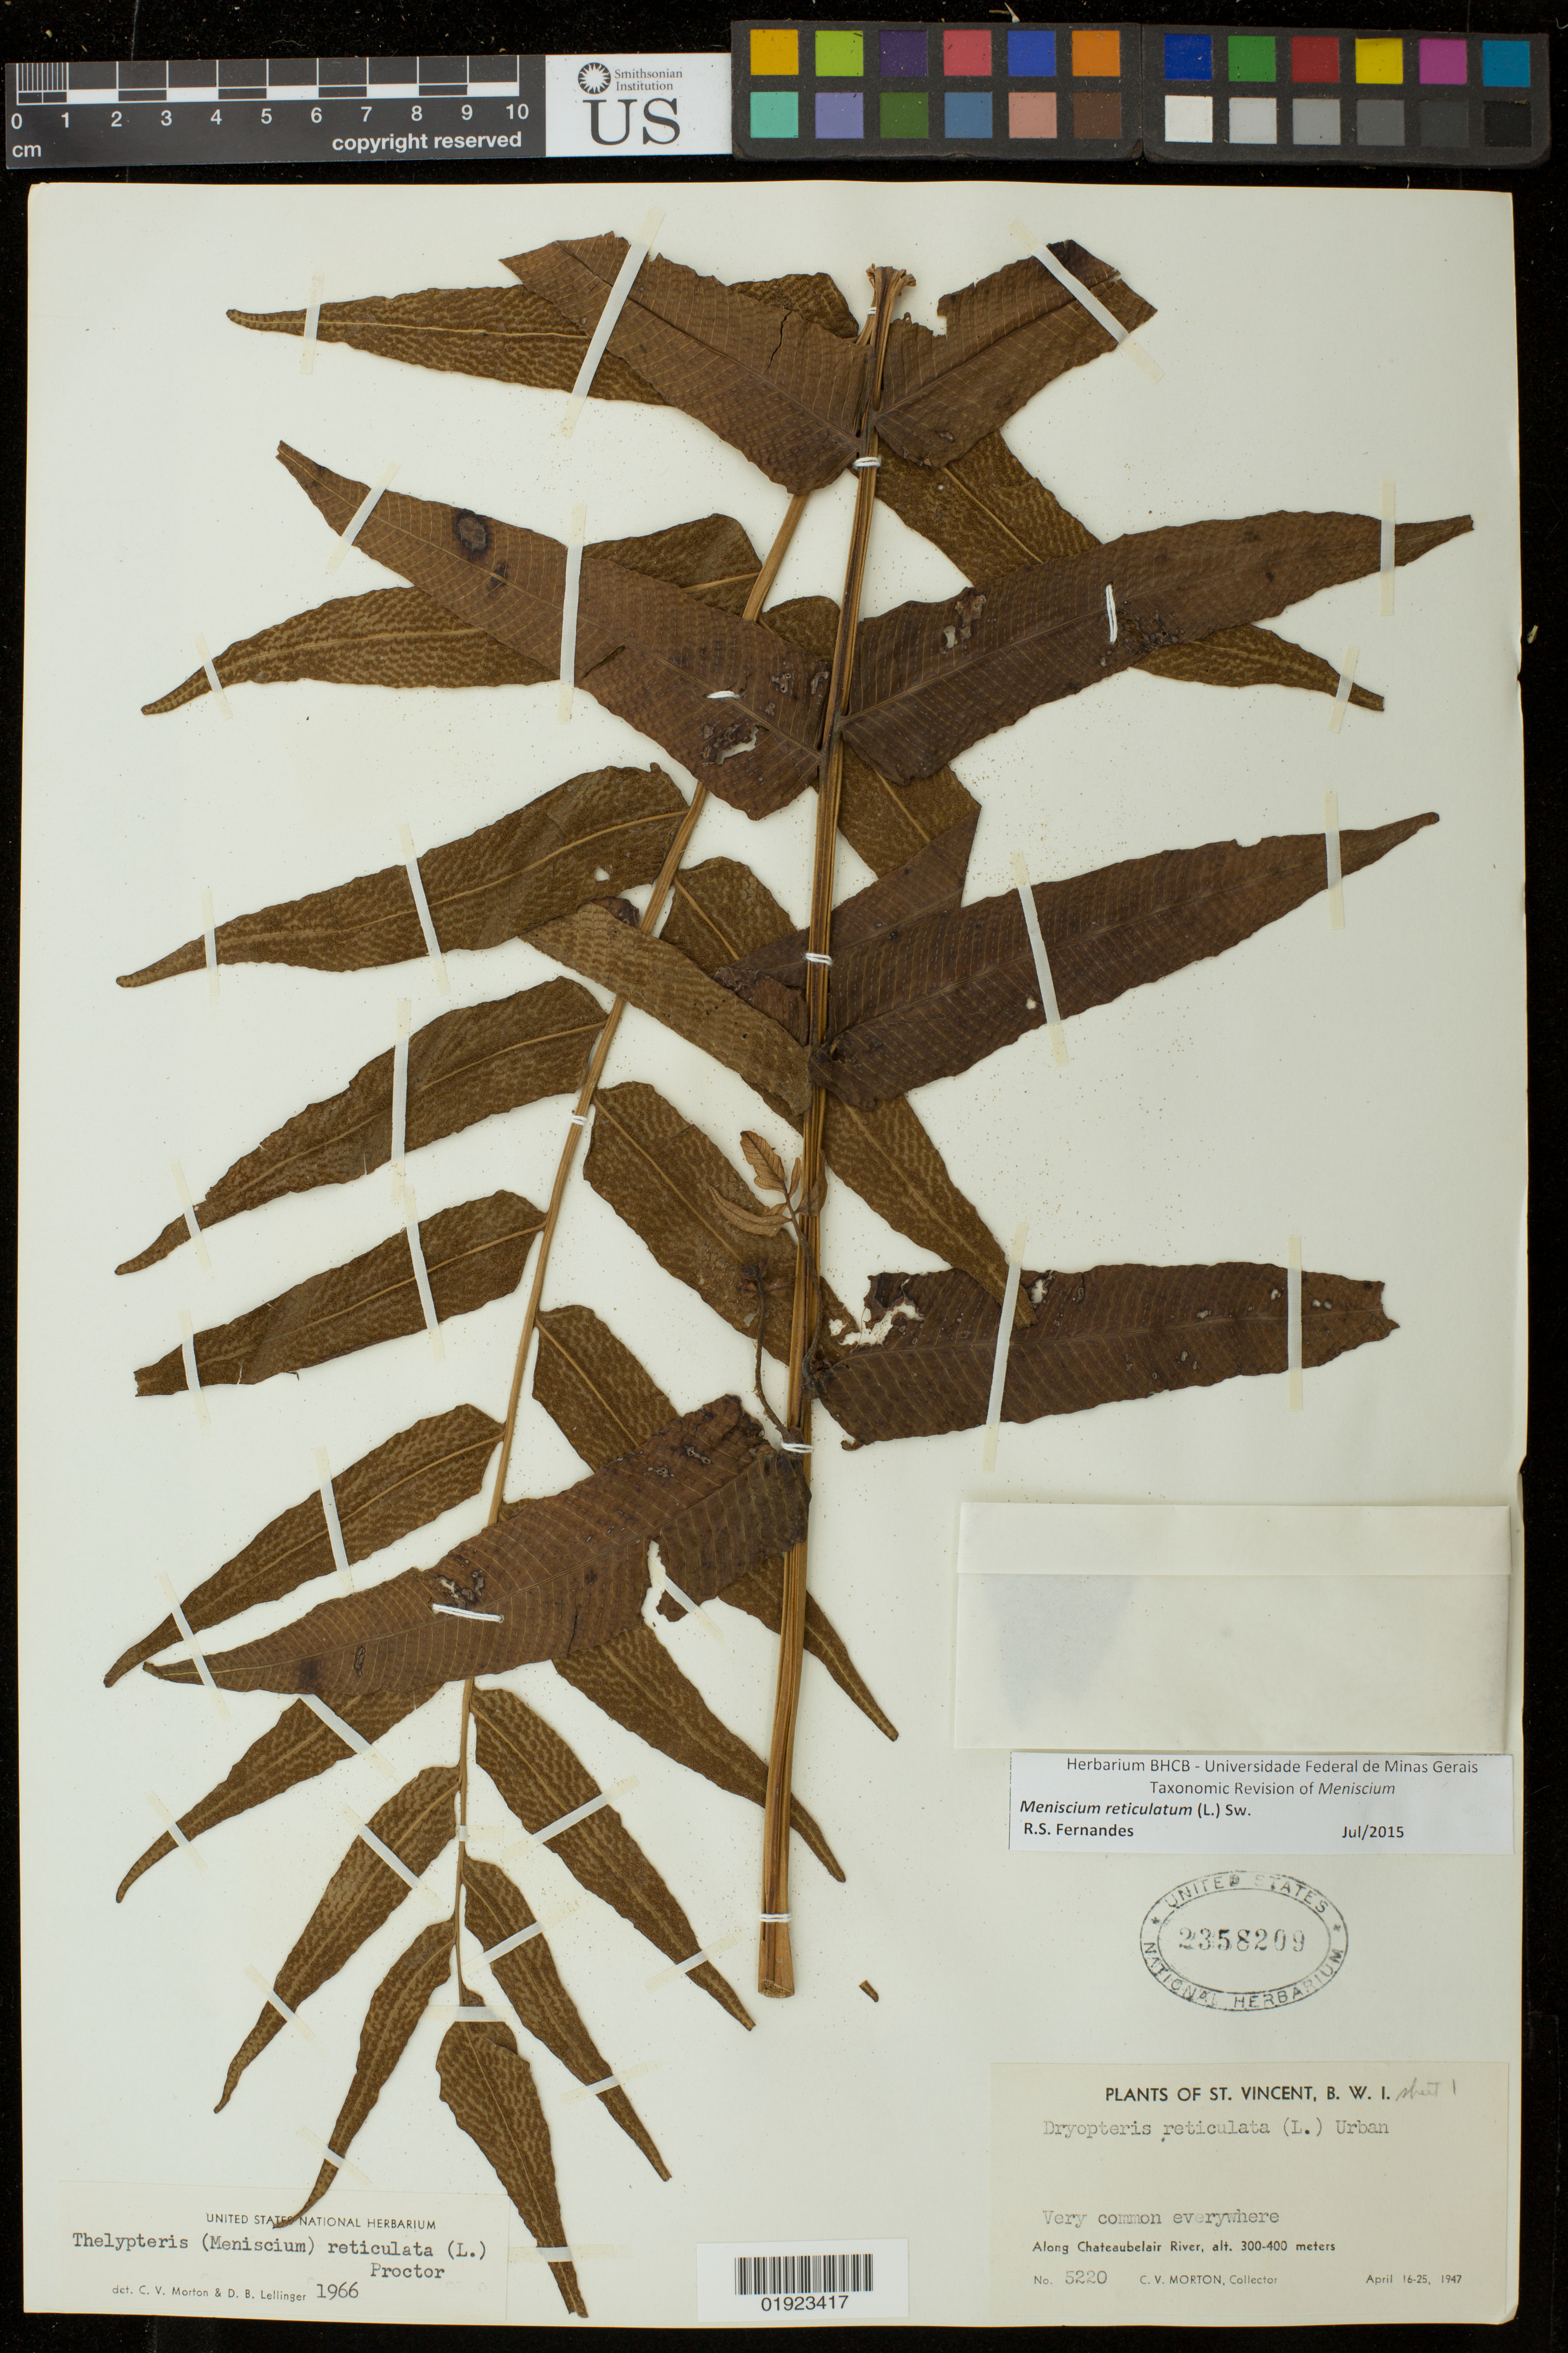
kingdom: Plantae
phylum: Tracheophyta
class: Polypodiopsida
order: Polypodiales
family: Thelypteridaceae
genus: Meniscium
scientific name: Meniscium reticulatum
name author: (L.) Sw.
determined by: Fernandes, R. S.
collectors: C. V. Morton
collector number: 5220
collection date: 1947-04-16/1947-04-25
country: St. Vincent - Grenadines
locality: B.W.I. Along Chateaubelair River.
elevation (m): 300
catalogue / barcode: US 2358209